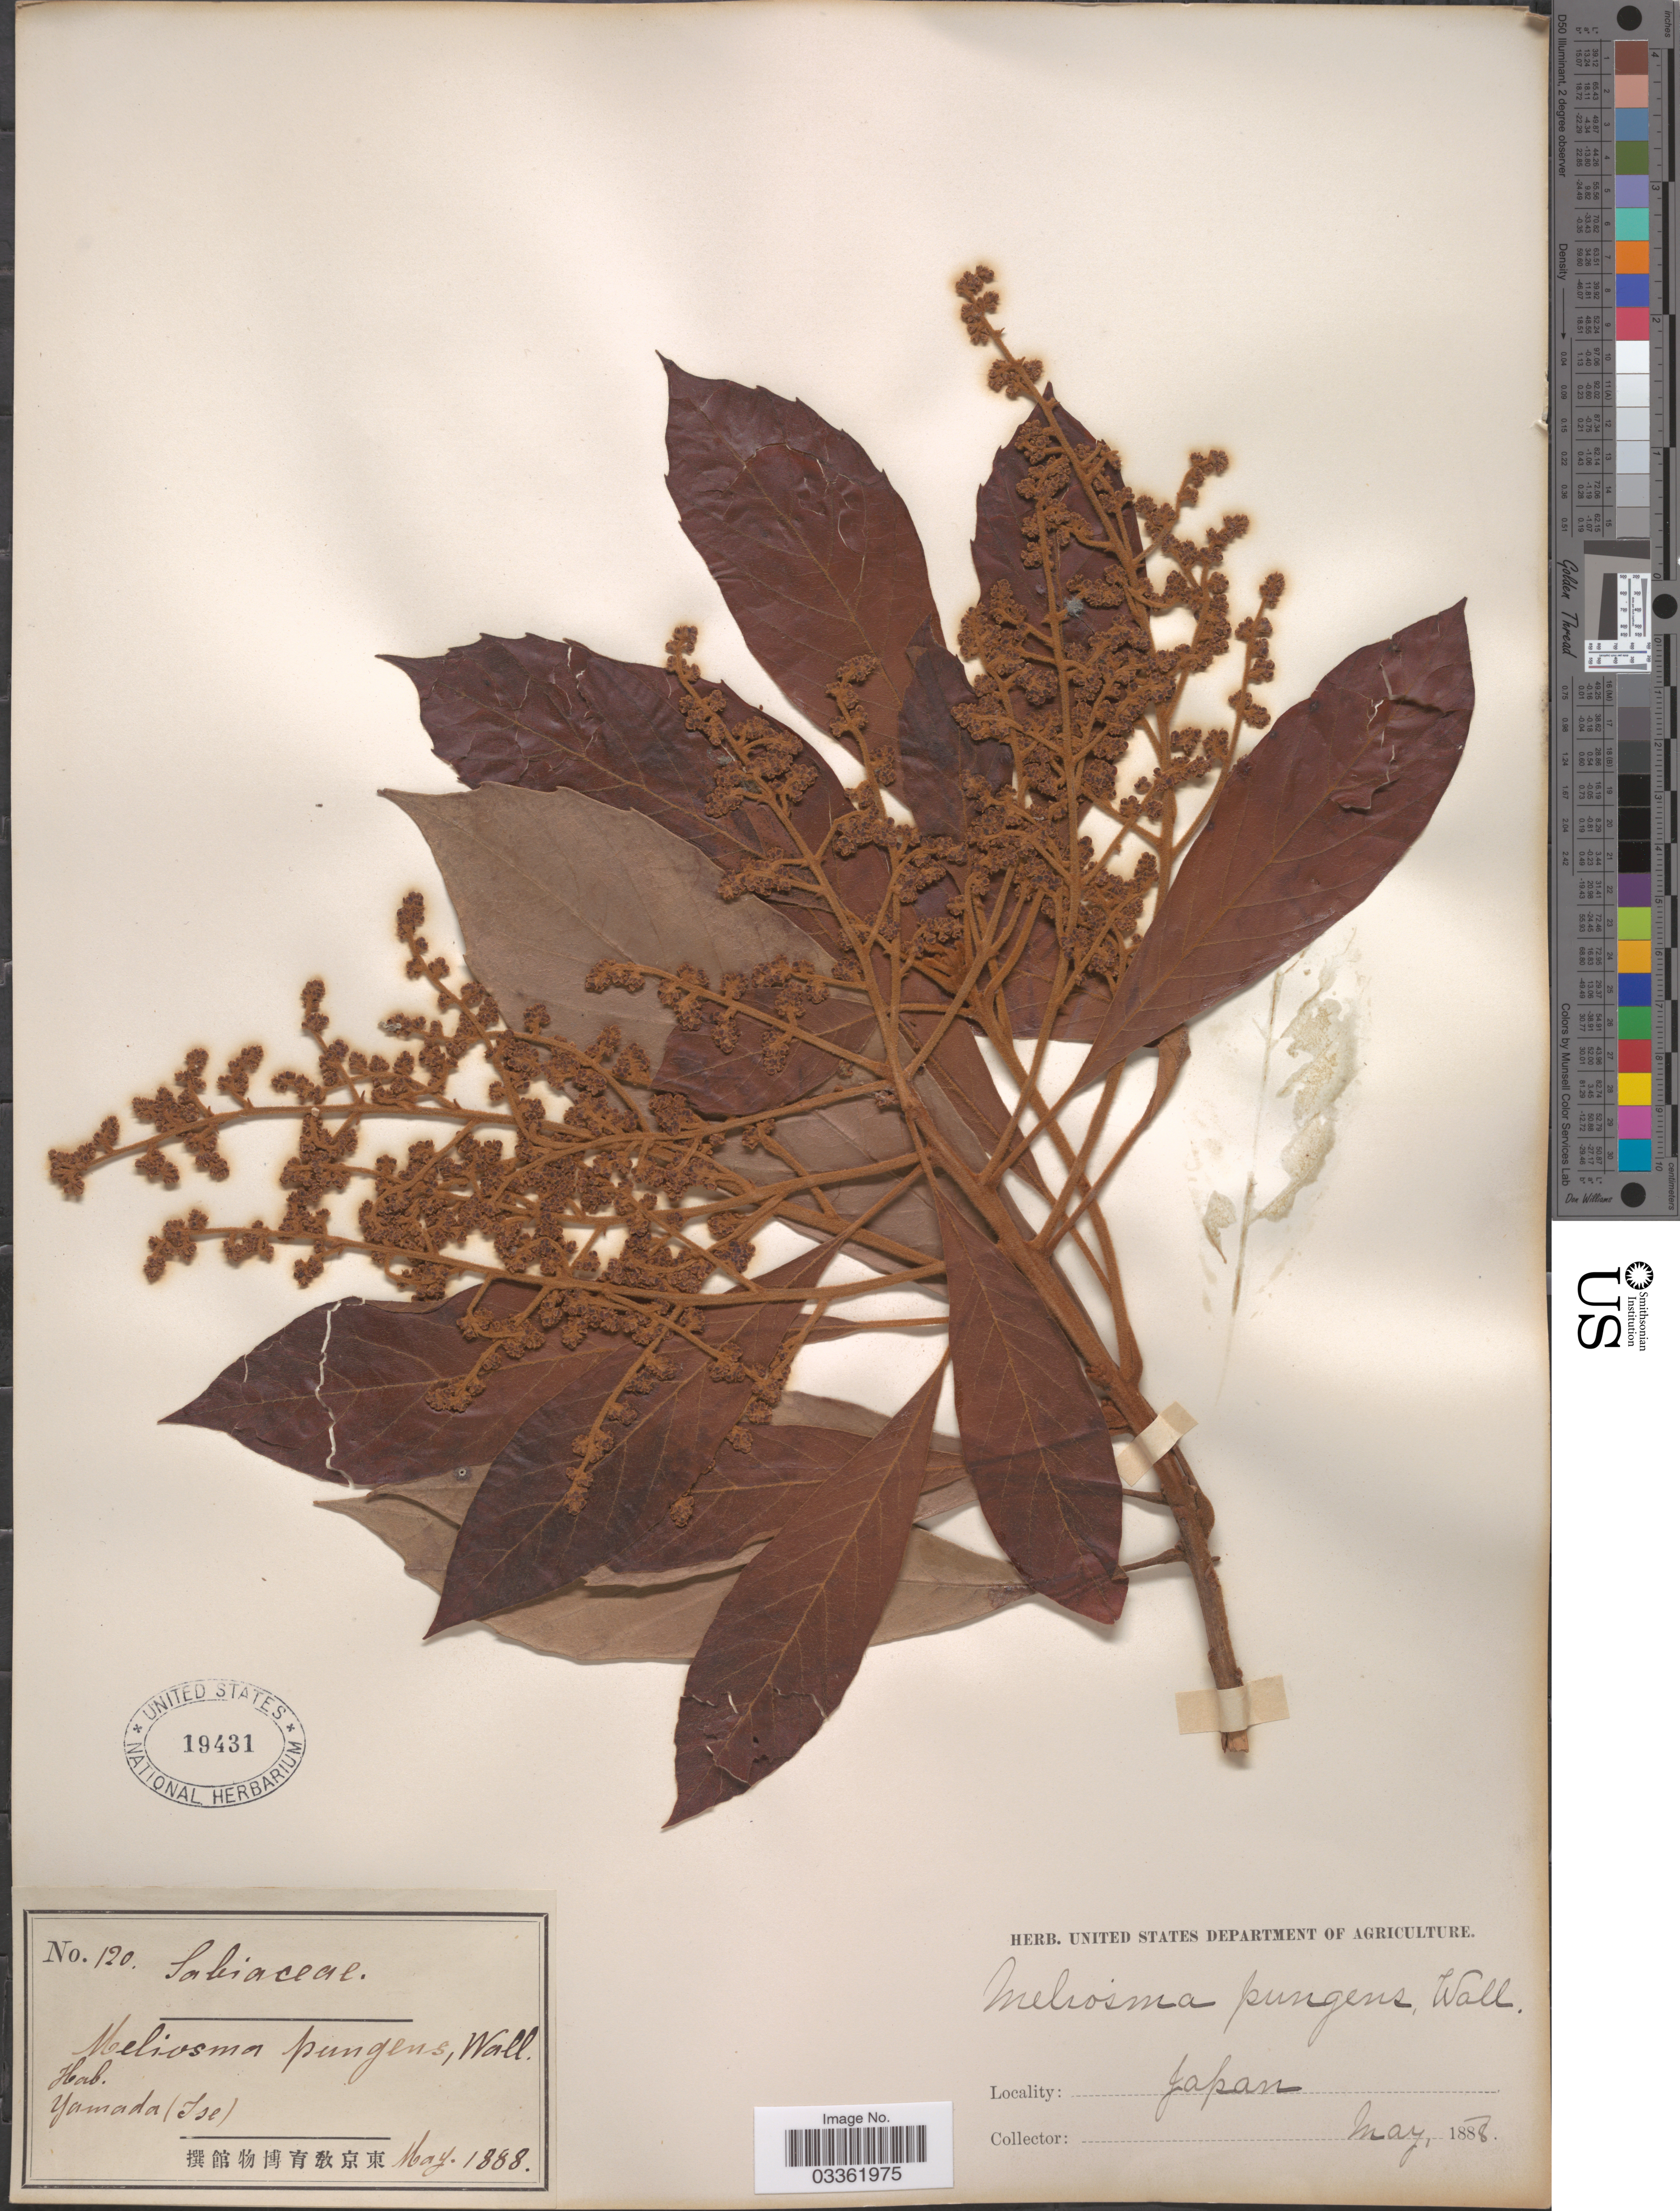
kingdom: Plantae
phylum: Tracheophyta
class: Magnoliopsida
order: Proteales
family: Sabiaceae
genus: Meliosma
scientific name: Meliosma yunnanensis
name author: Franch.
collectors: Facchini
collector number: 120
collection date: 1888-05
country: Japan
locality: Yamada (Ise).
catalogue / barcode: US 19431